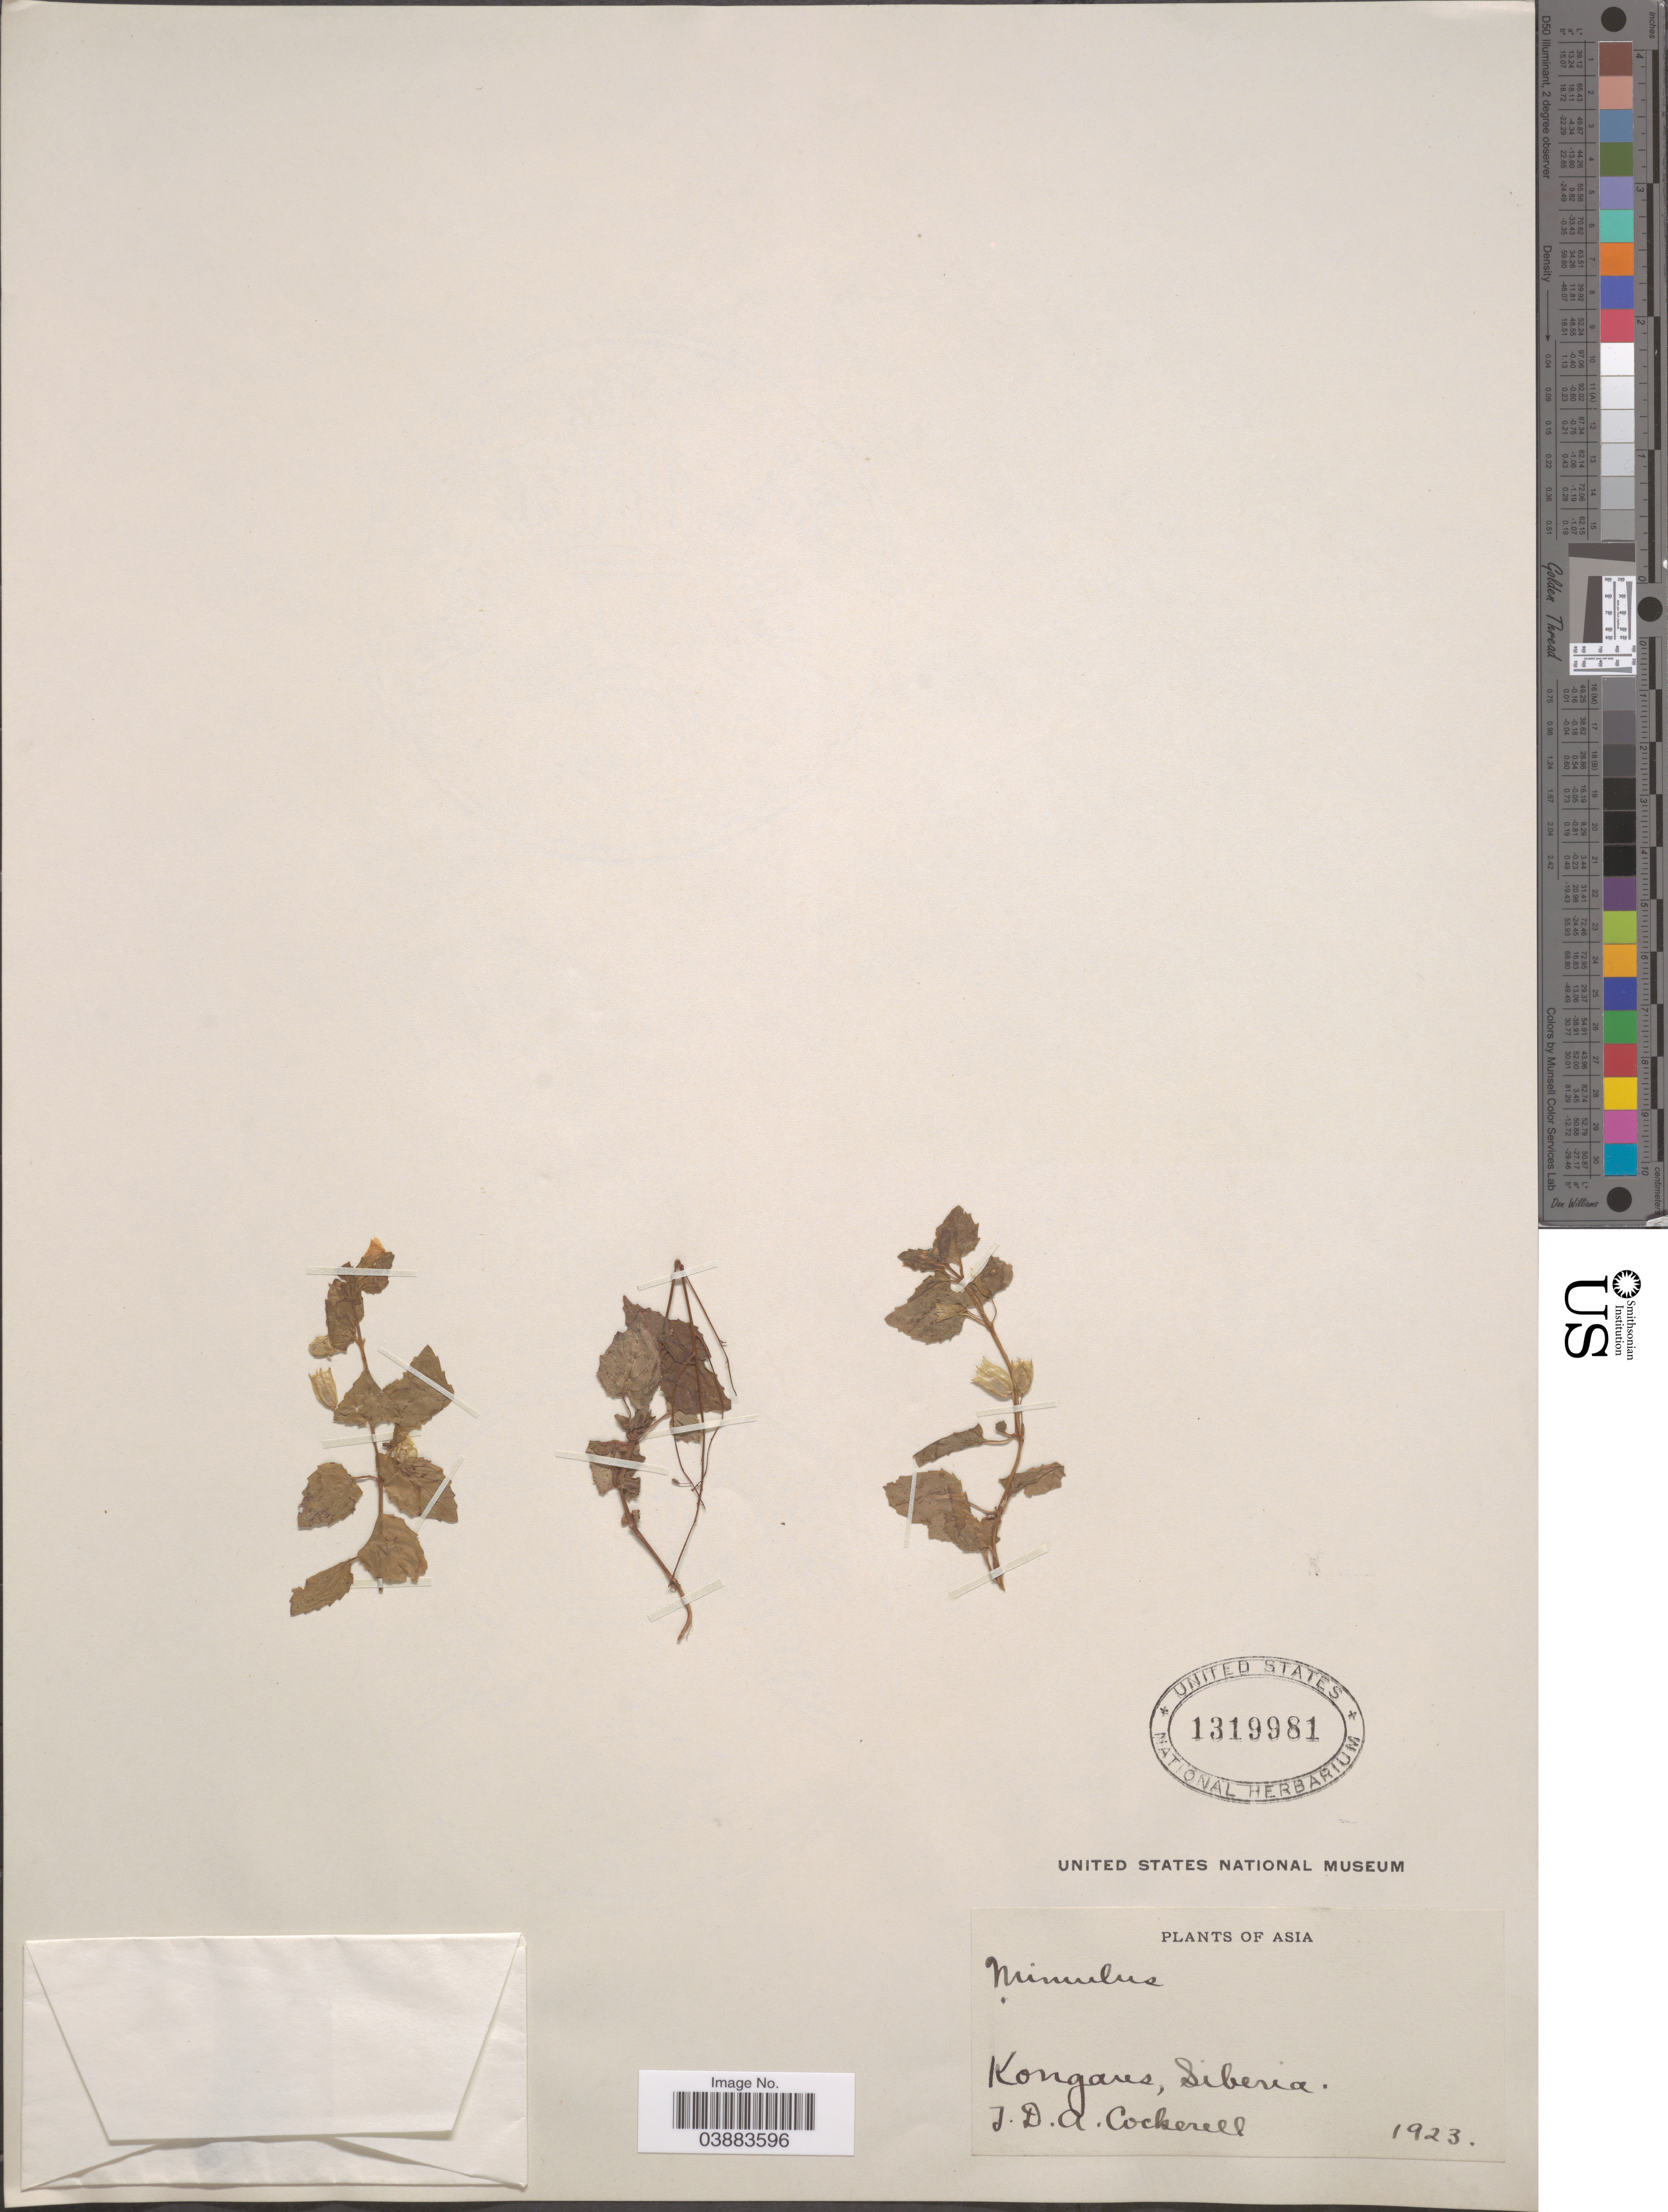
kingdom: Plantae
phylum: Tracheophyta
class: Magnoliopsida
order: Lamiales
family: Phrymaceae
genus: Mimulus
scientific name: Mimulus sp.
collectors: T. Cockerell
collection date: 1923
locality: Asia. Kongaus, Siberia.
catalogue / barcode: US 1319981